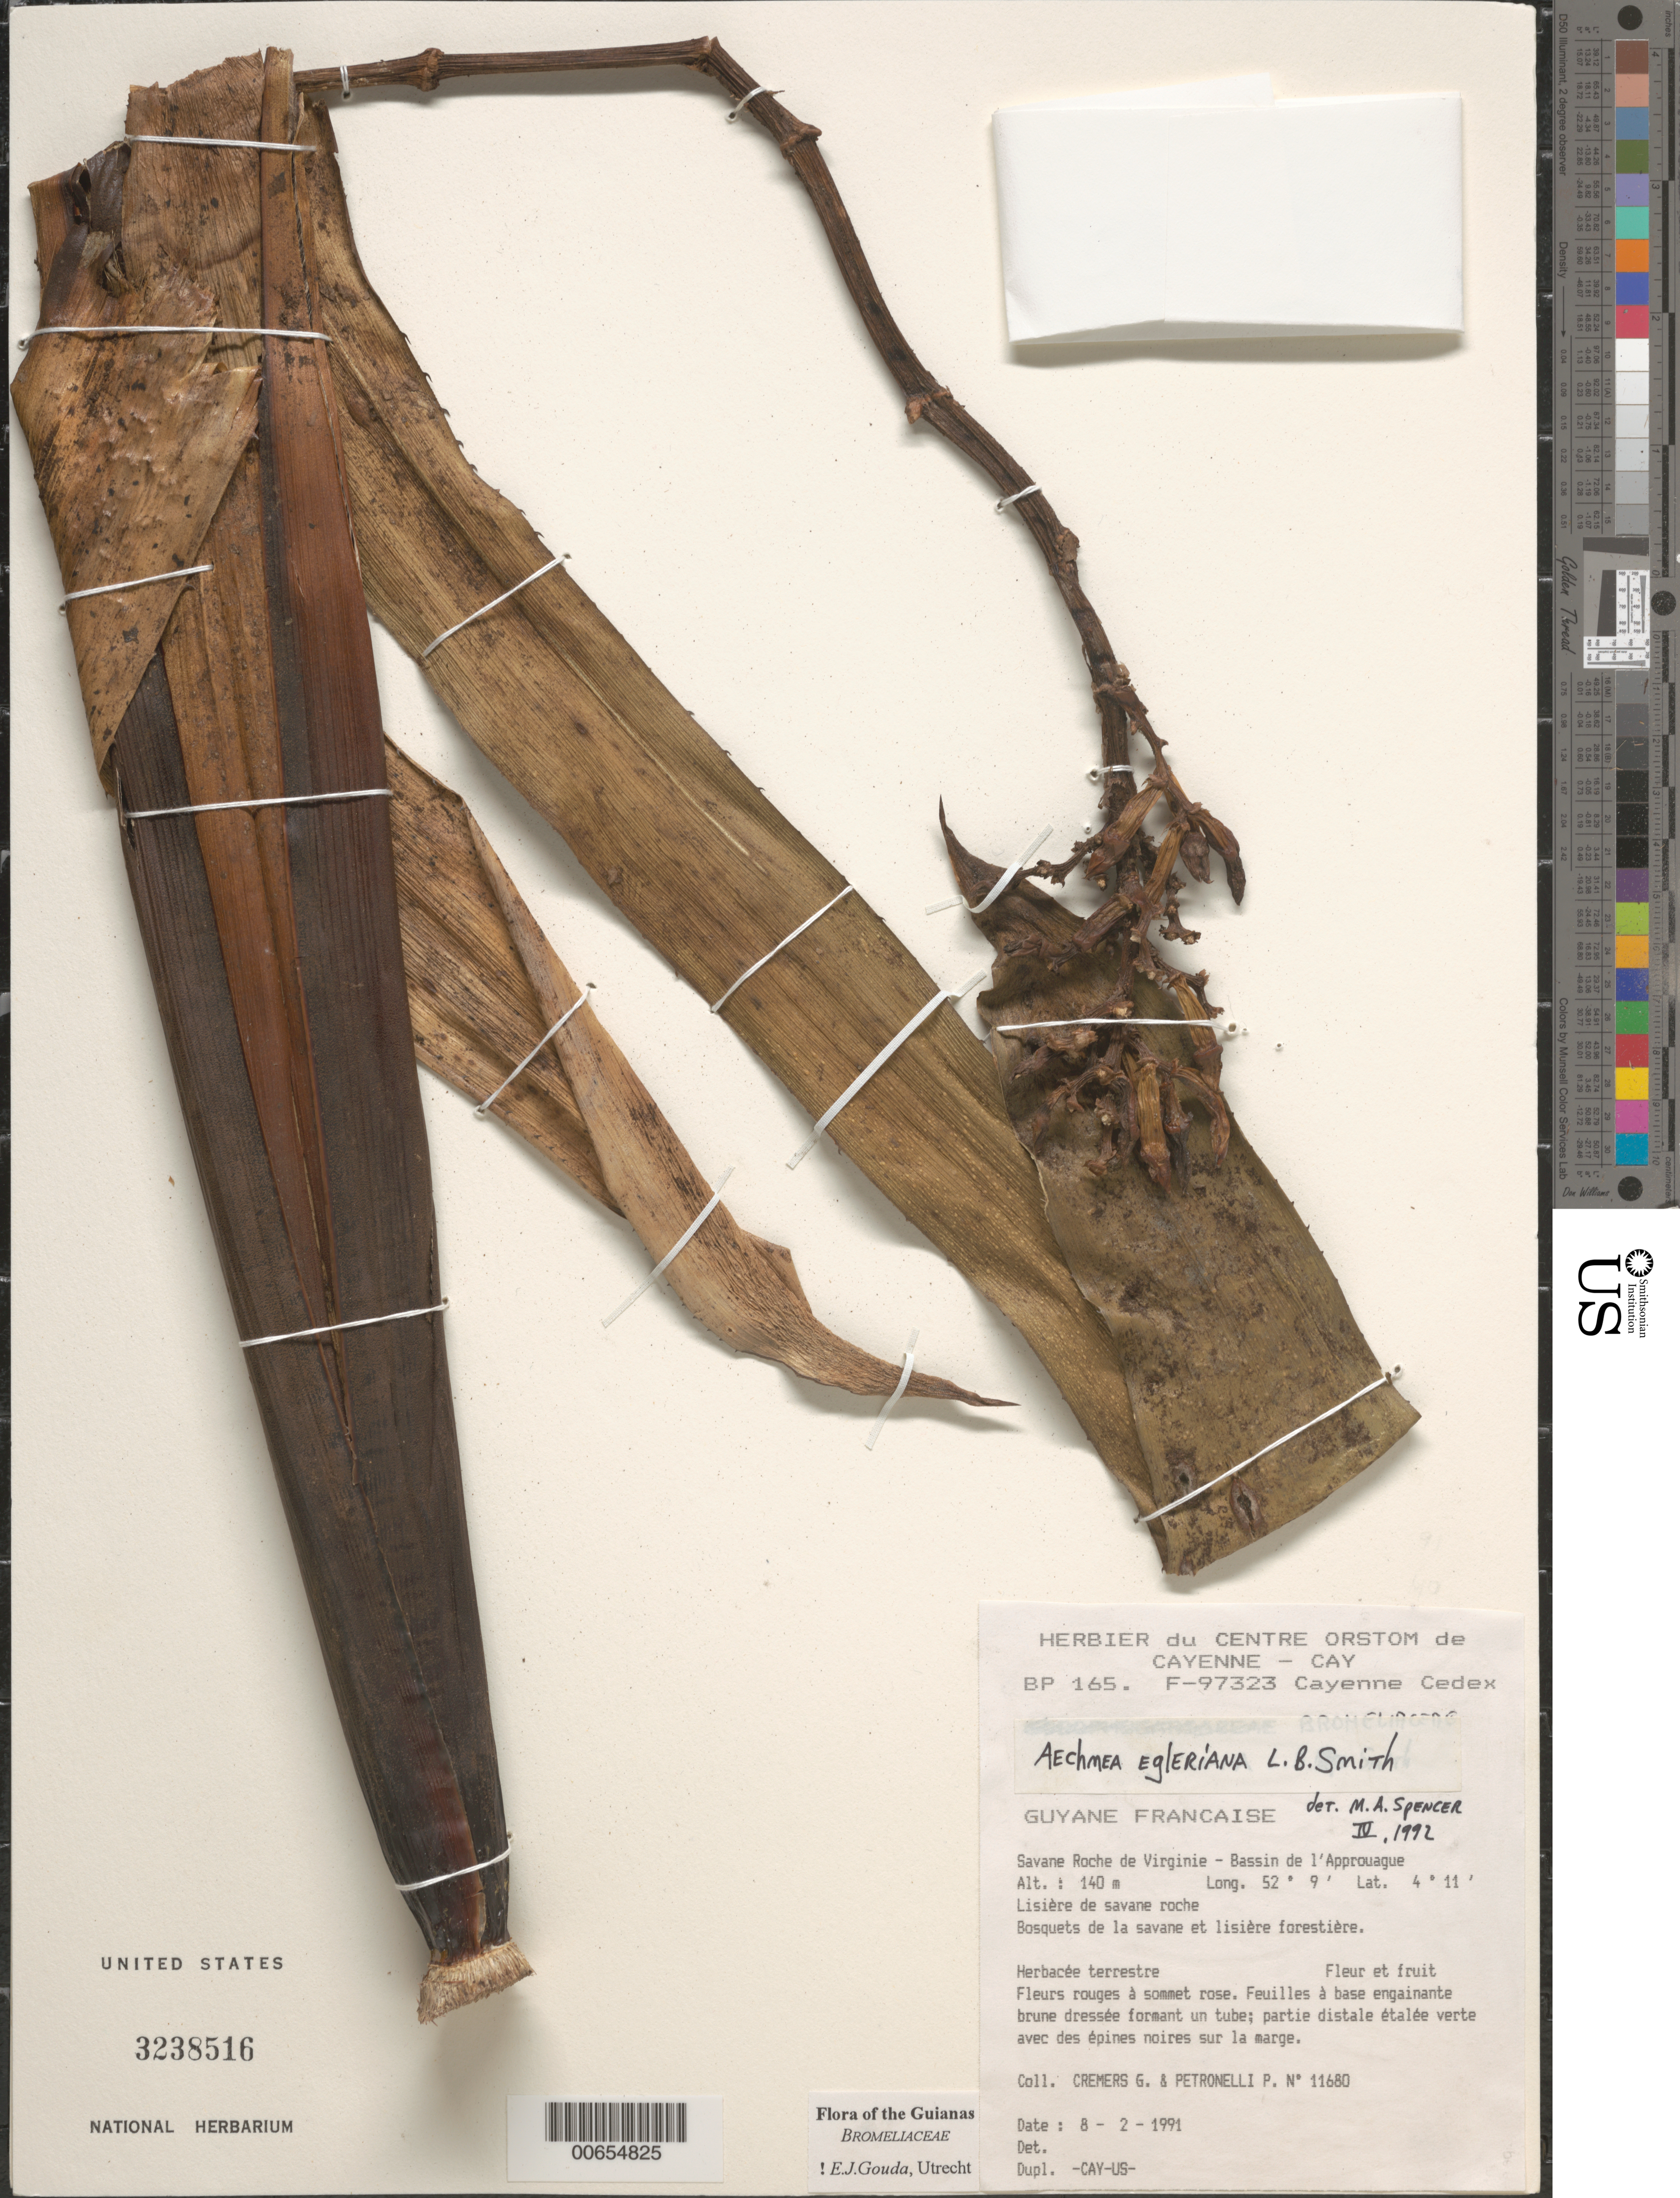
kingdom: Plantae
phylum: Tracheophyta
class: Liliopsida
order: Poales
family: Bromeliaceae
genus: Aechmea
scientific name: Aechmea egleriana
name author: L.B. Sm.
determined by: Gouda, E. J.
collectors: G. Cremers & P. Petronelli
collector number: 11680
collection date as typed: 8-Feb-91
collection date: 1991-02-08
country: French Guiana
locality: Savane Roche de Virginie, Bassin de l'Approuague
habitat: Lisière de savane roche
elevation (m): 140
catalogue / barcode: US 3238516